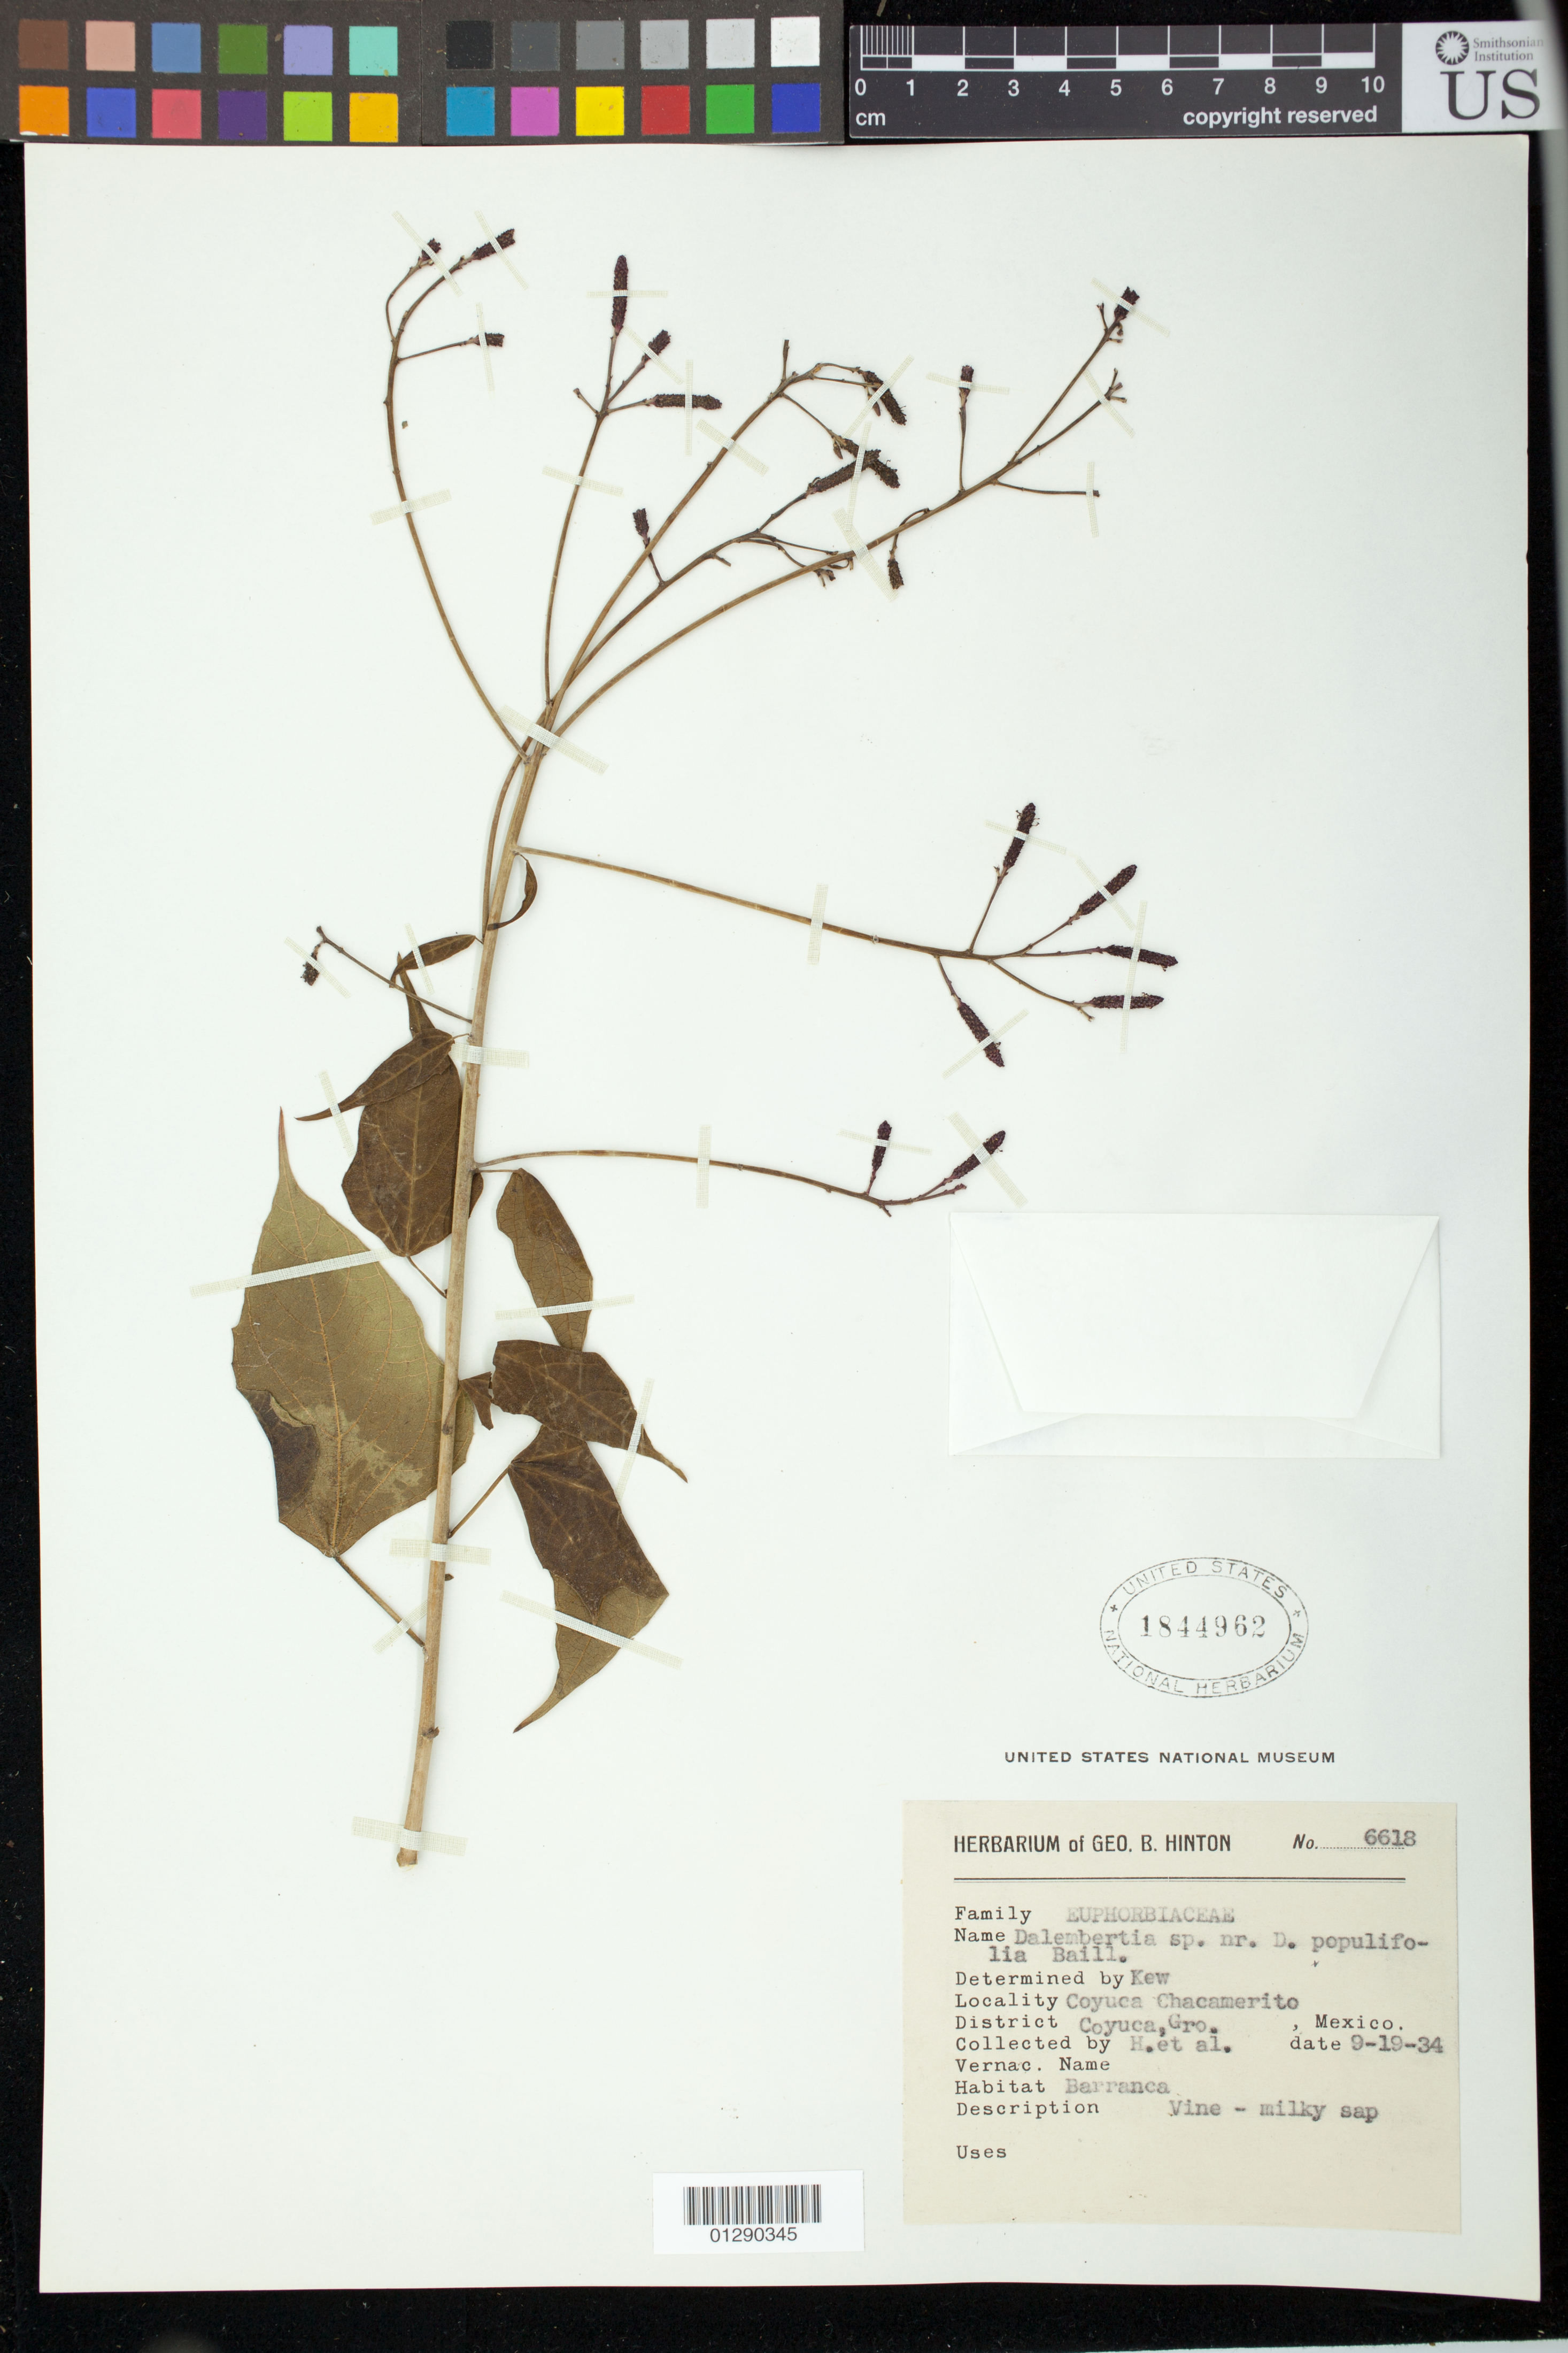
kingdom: Plantae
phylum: Tracheophyta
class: Magnoliopsida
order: Malpighiales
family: Euphorbiaceae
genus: Dalembertia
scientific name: Dalembertia platanoides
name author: Baill.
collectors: G. B. Hinton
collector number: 6618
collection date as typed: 19 Sep 1934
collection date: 1934-09-19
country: Mexico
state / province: Guerrero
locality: Coyuca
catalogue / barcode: US 1844962